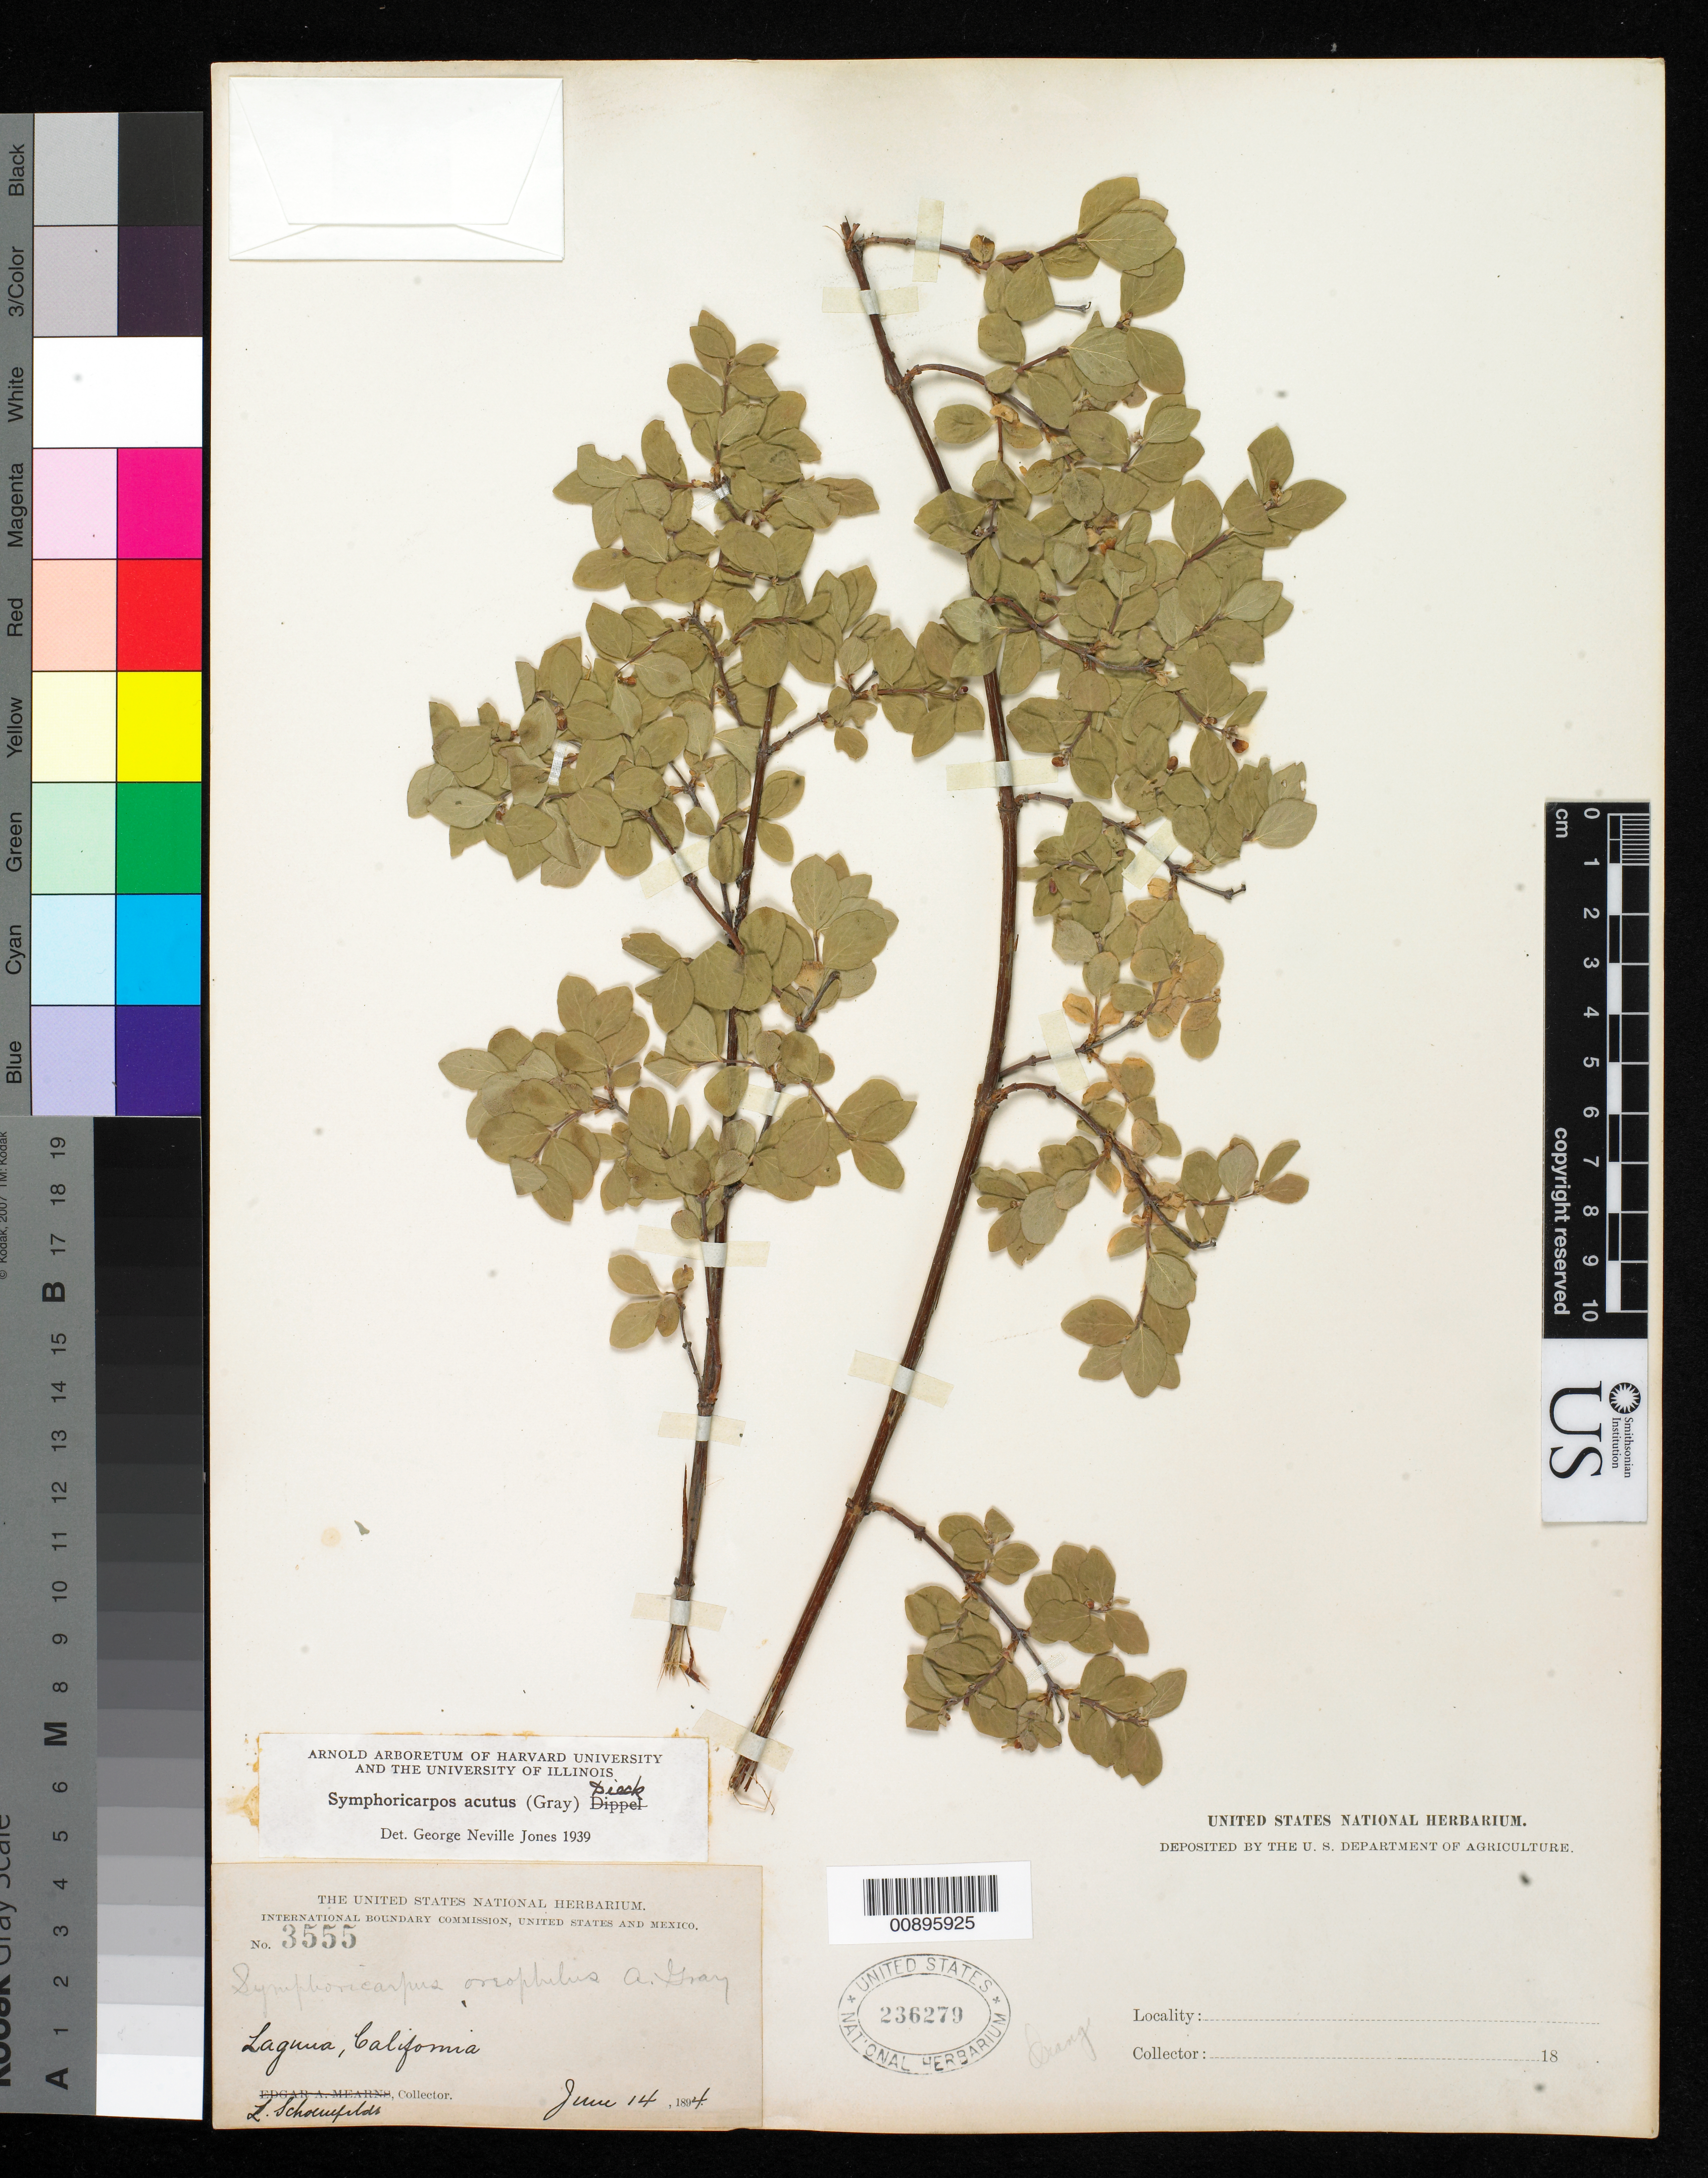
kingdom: Plantae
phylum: Tracheophyta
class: Magnoliopsida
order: Dipsacales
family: Caprifoliaceae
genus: Symphoricarpos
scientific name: Symphoricarpos acutus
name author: (A. Gray) Dieck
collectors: L. Schoenfeldt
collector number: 3555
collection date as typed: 14 Jun 1894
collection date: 1894-06-14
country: United States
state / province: California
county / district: Orange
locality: Laguna, California.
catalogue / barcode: US 236279